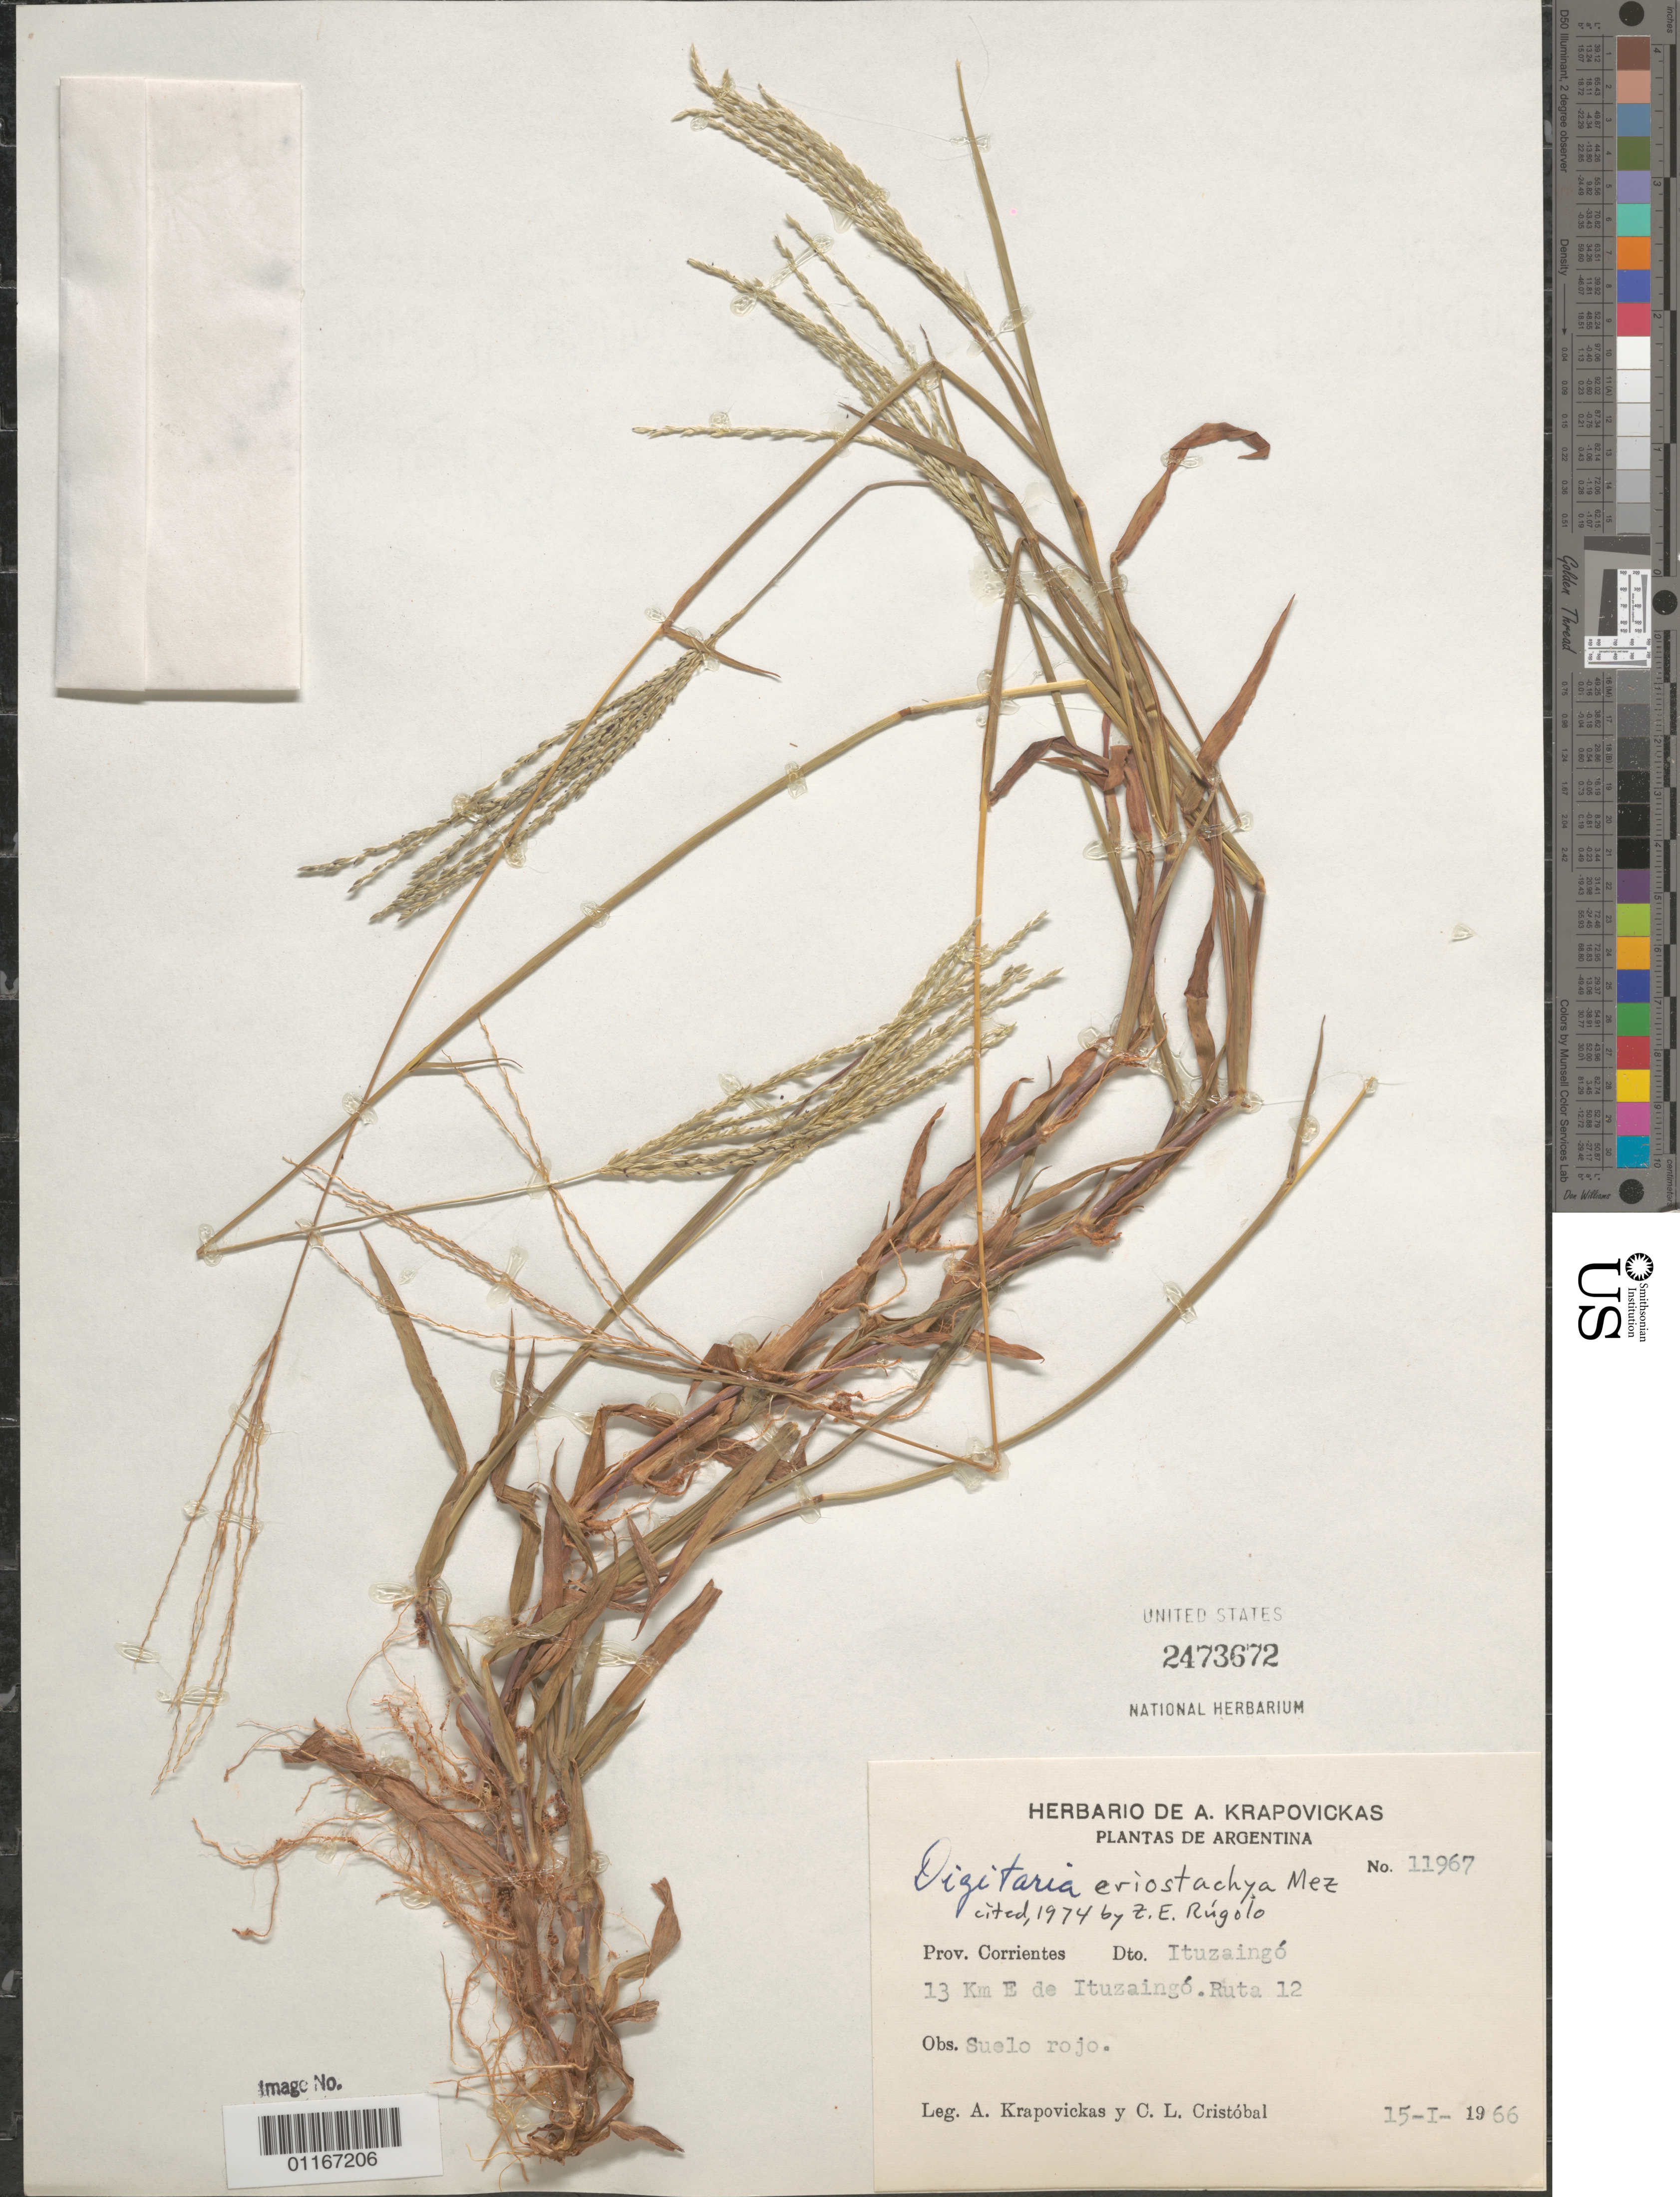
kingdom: Plantae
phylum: Tracheophyta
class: Liliopsida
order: Poales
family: Poaceae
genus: Digitaria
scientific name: Digitaria eriostachya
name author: Mez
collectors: A. Krapovickas & C. L. Cristóbal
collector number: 11967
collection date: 1966-01-15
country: Argentina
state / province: Corrientes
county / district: Ituzaingo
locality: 13 km east of Ituzaingo Route 12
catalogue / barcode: US 2473672